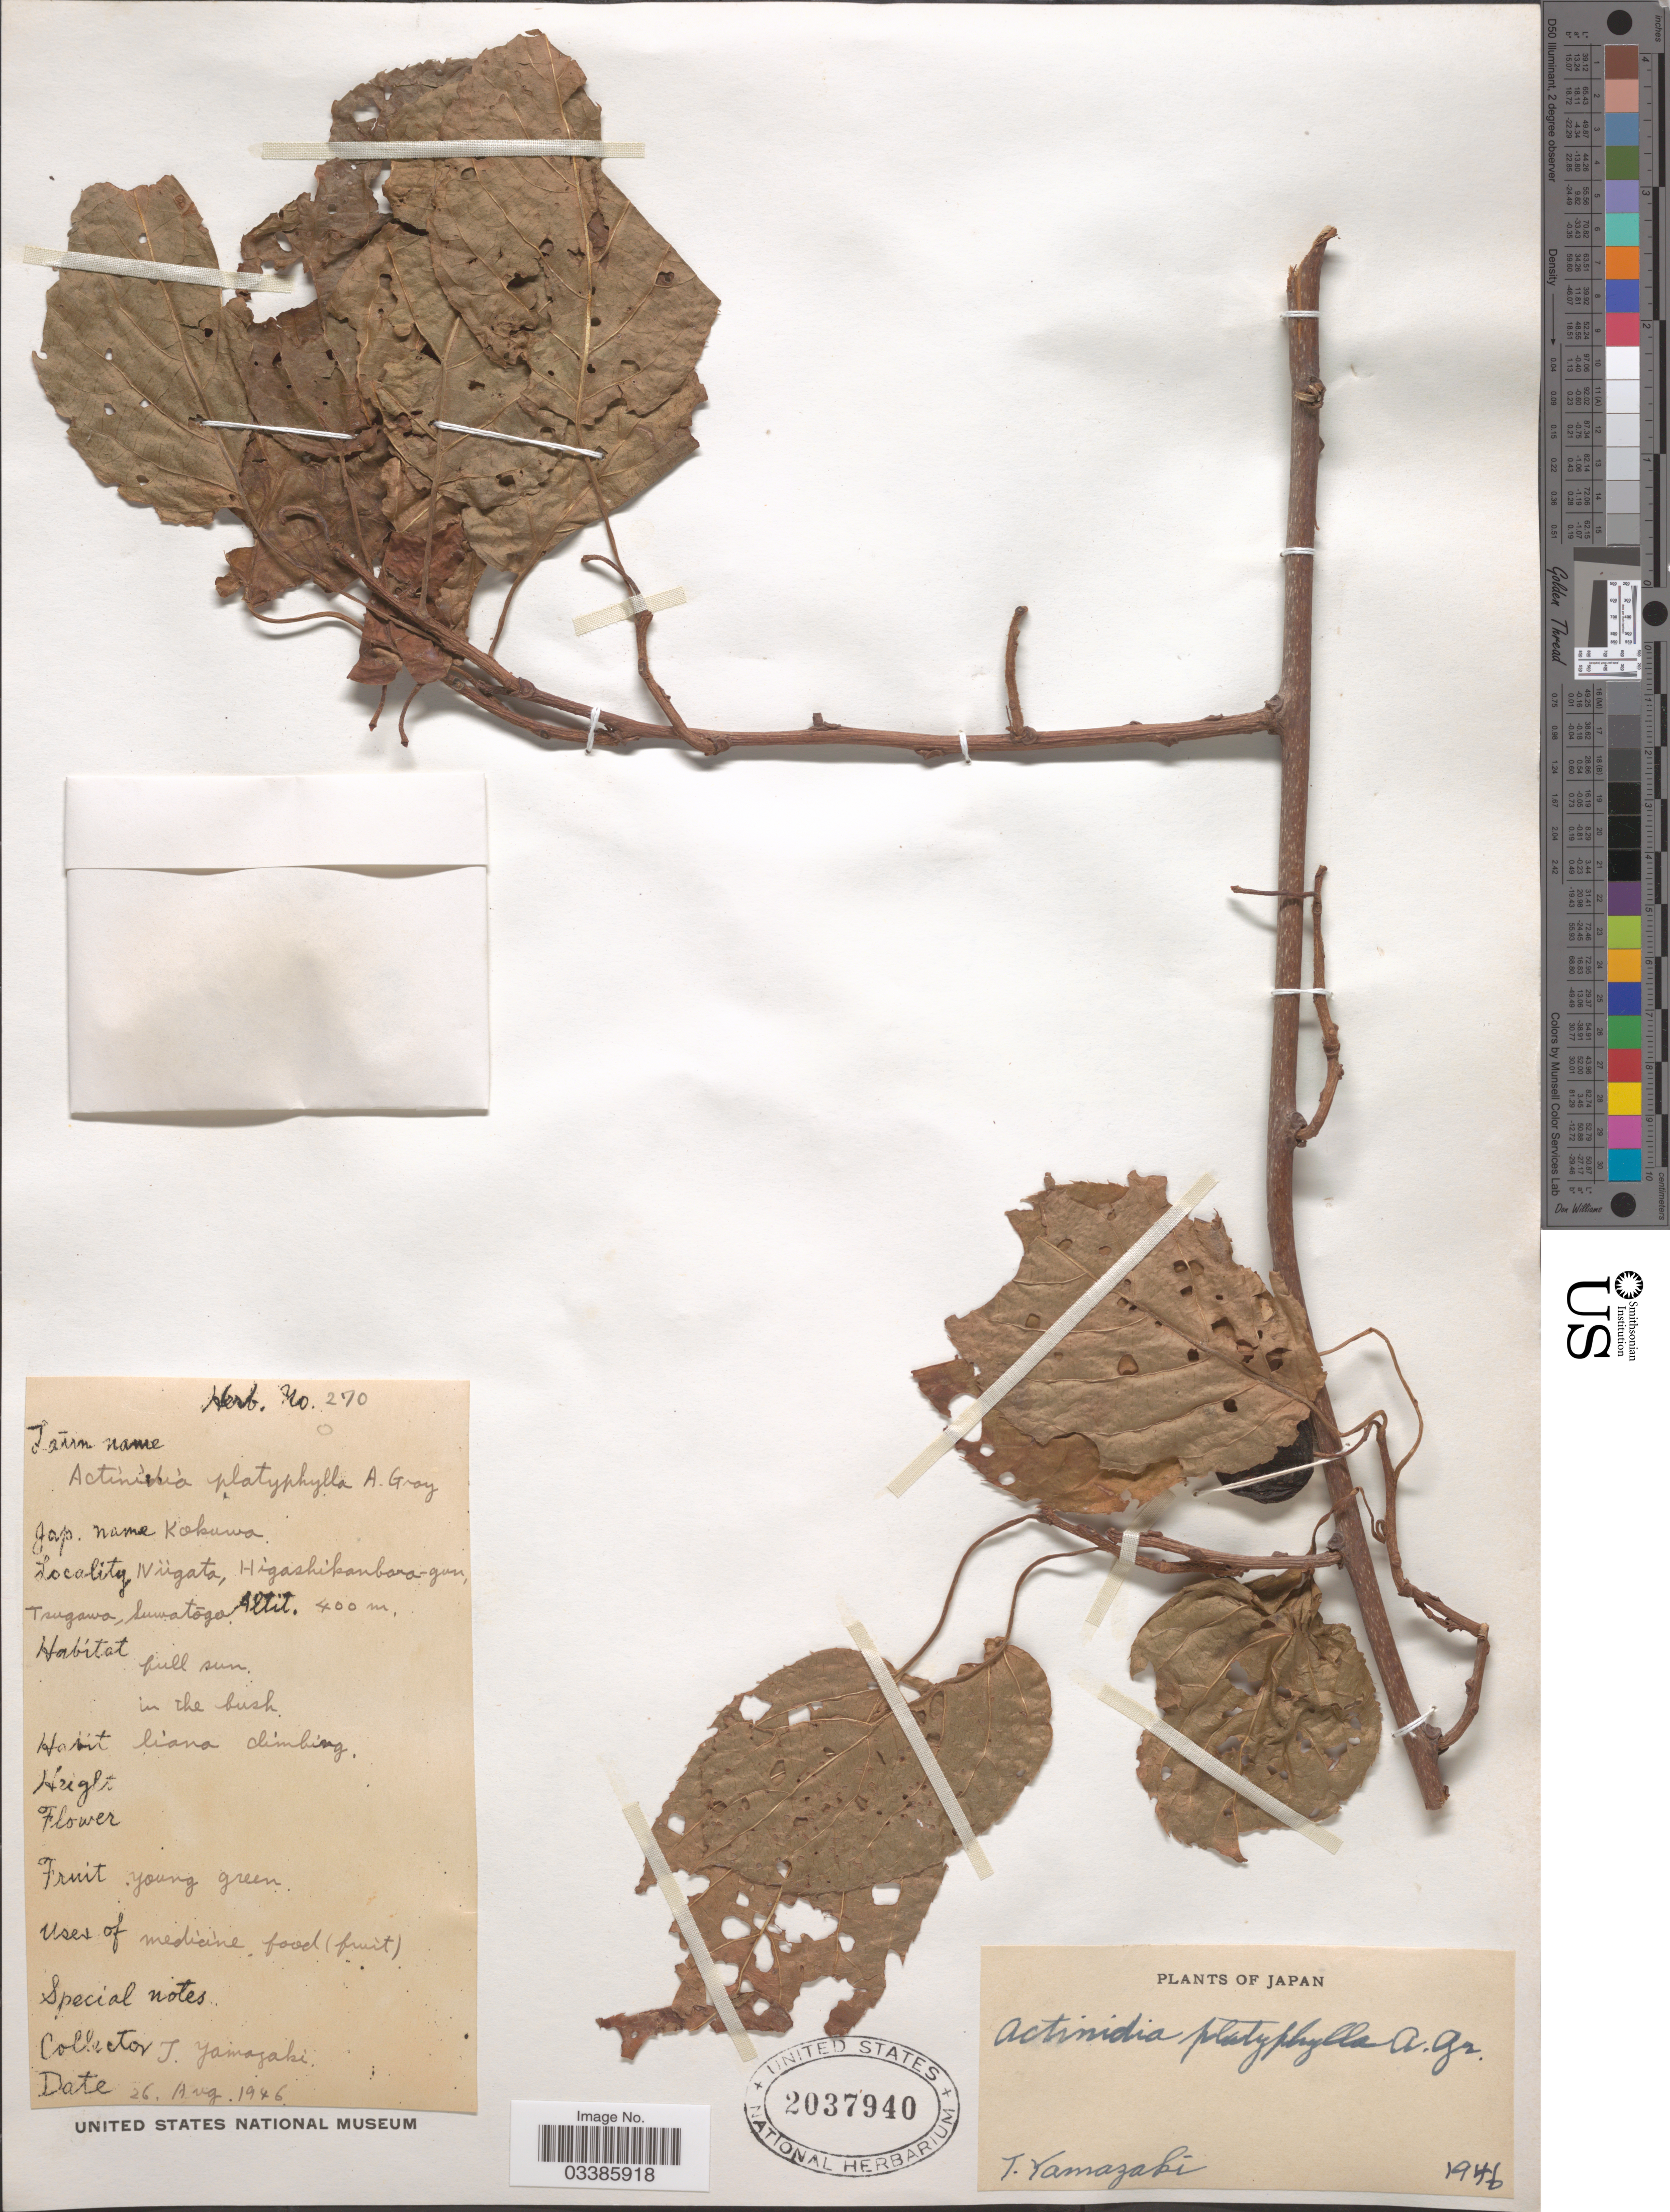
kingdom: Plantae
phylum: Tracheophyta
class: Magnoliopsida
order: Ericales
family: Actinidiaceae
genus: Actinidia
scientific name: Actinidia platyphylla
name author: A. Gray ex Miq.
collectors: T. Yamazaki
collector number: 270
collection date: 1946-08-26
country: Japan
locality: Niigata, Higashikanbara-gun, Tsugawa, Suwatoga.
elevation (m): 400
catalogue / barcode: US 2037940